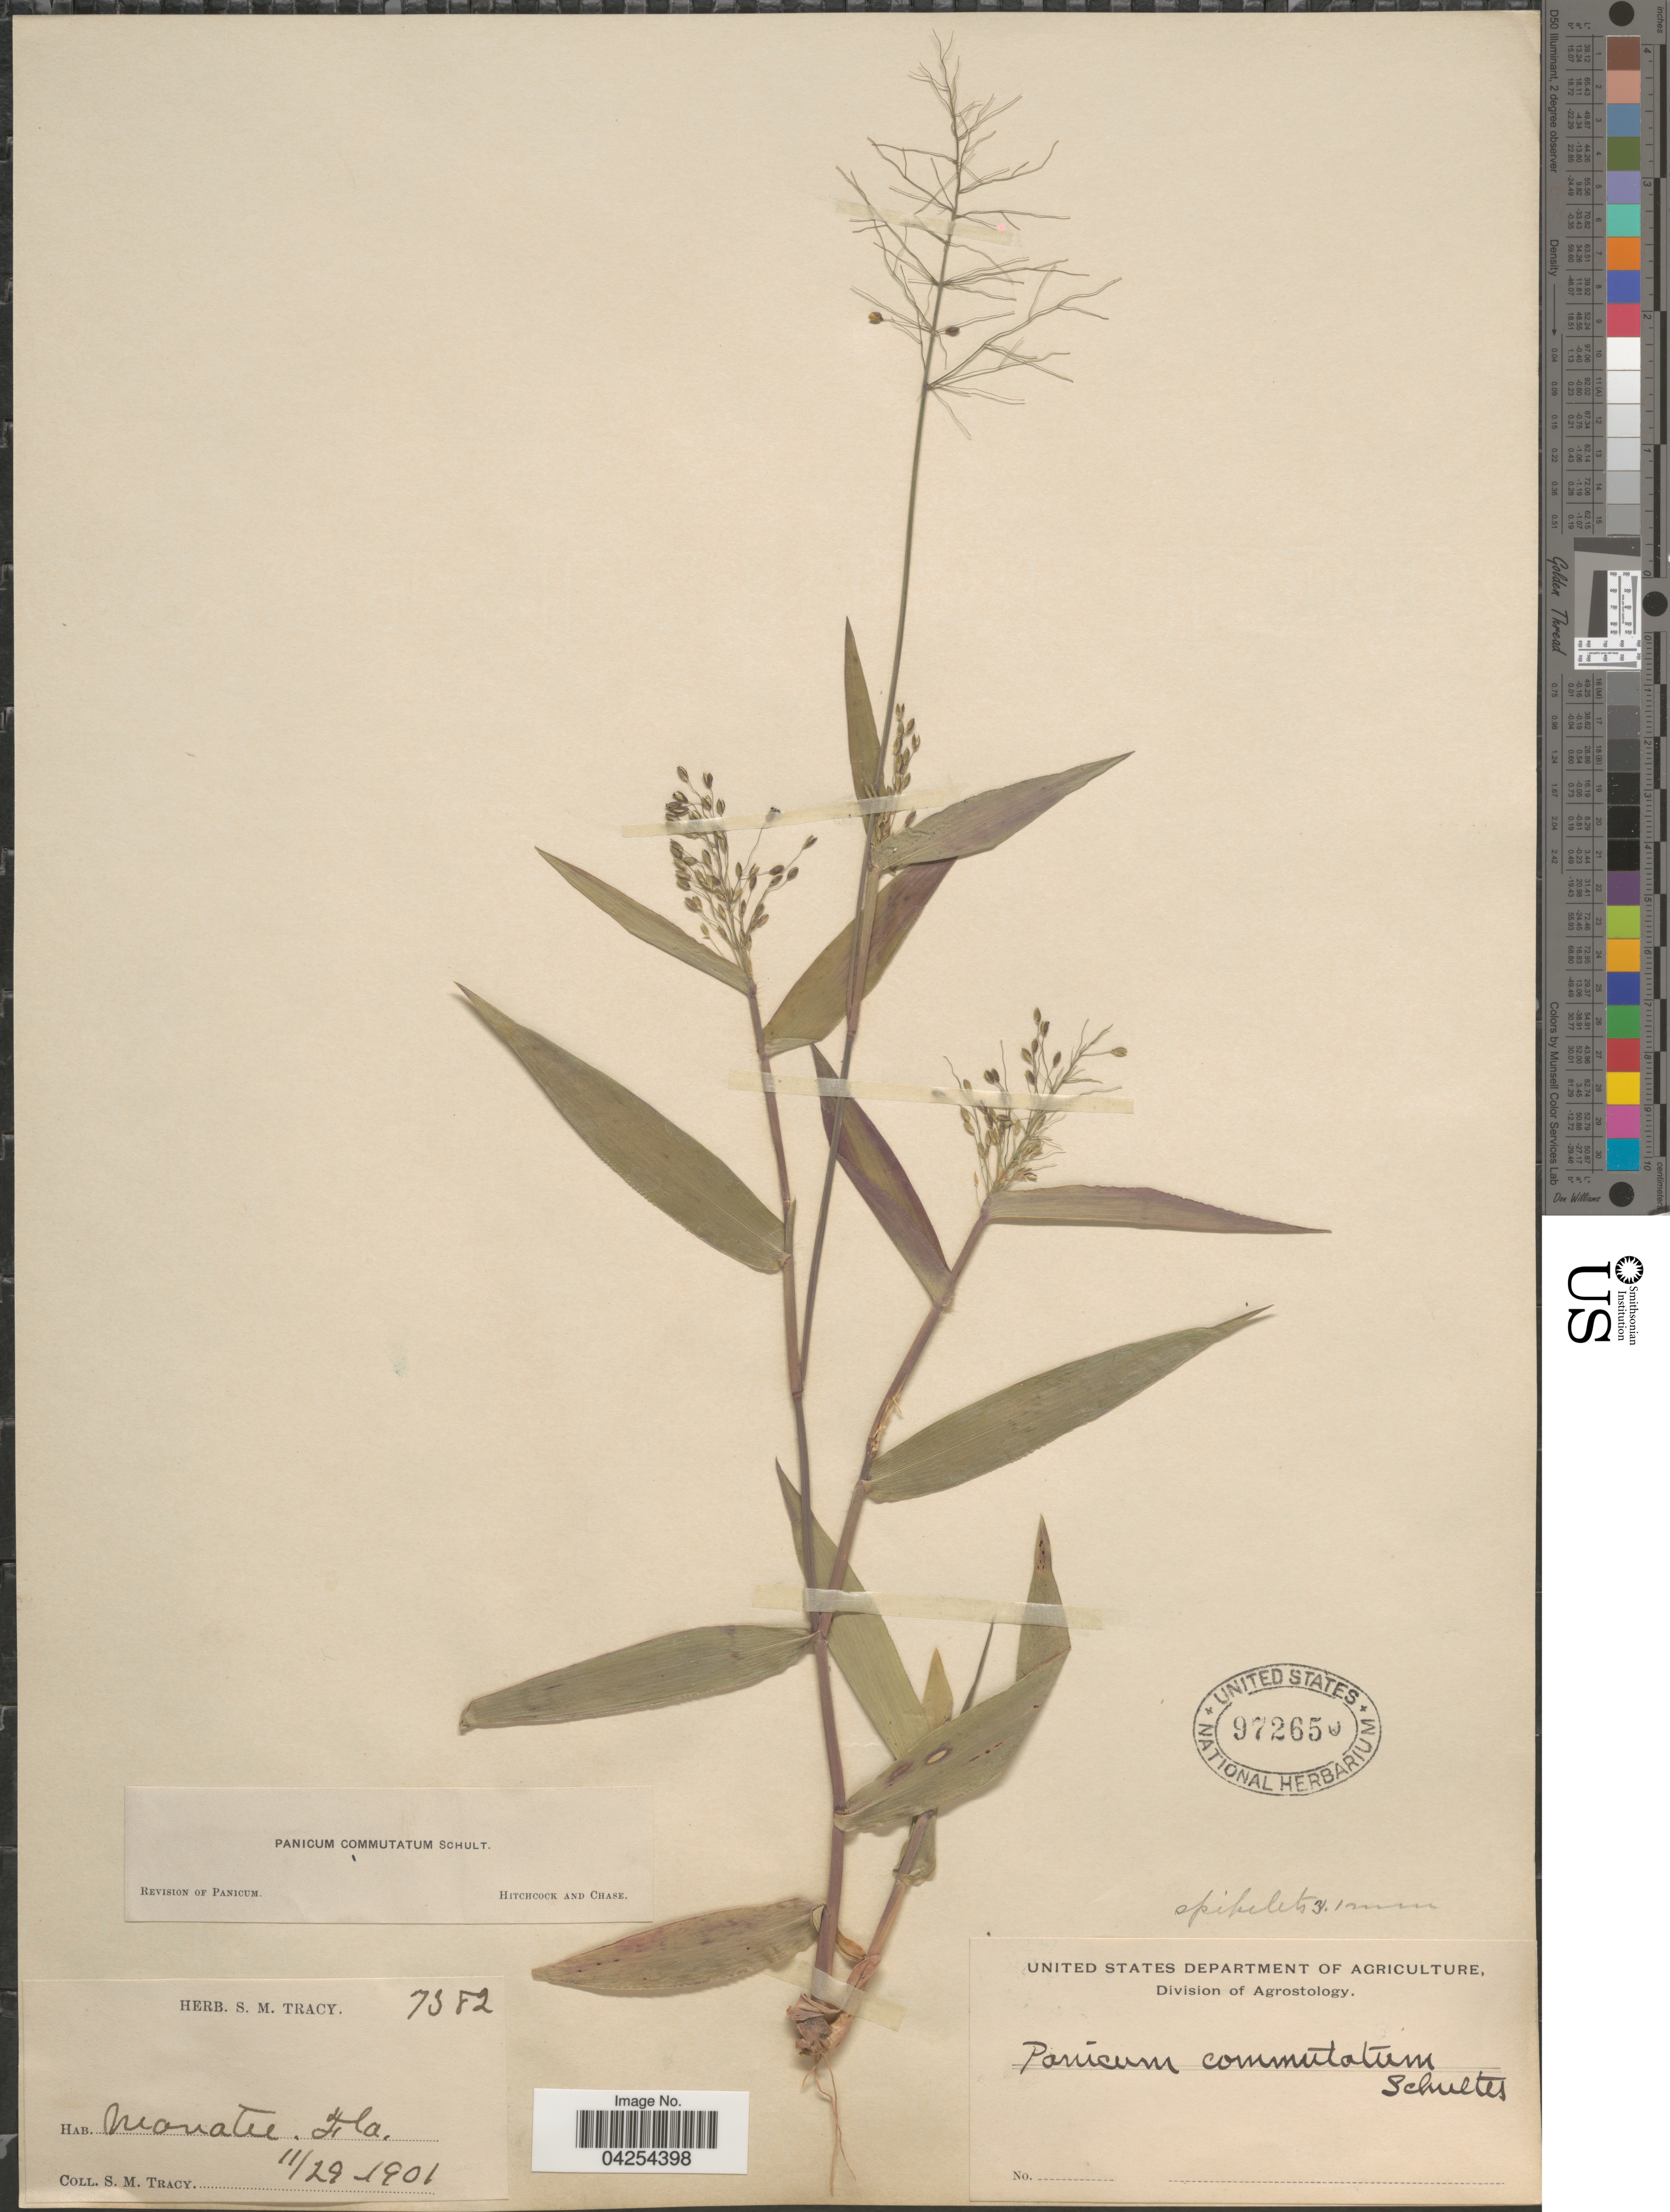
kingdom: Plantae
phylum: Tracheophyta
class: Liliopsida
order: Poales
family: Poaceae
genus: Dichanthelium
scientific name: Dichanthelium commutatum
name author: (Schult.) Gould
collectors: S. M. Tracy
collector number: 7382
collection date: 1901-11-29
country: United States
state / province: Florida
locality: Manatee.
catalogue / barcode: US 972650